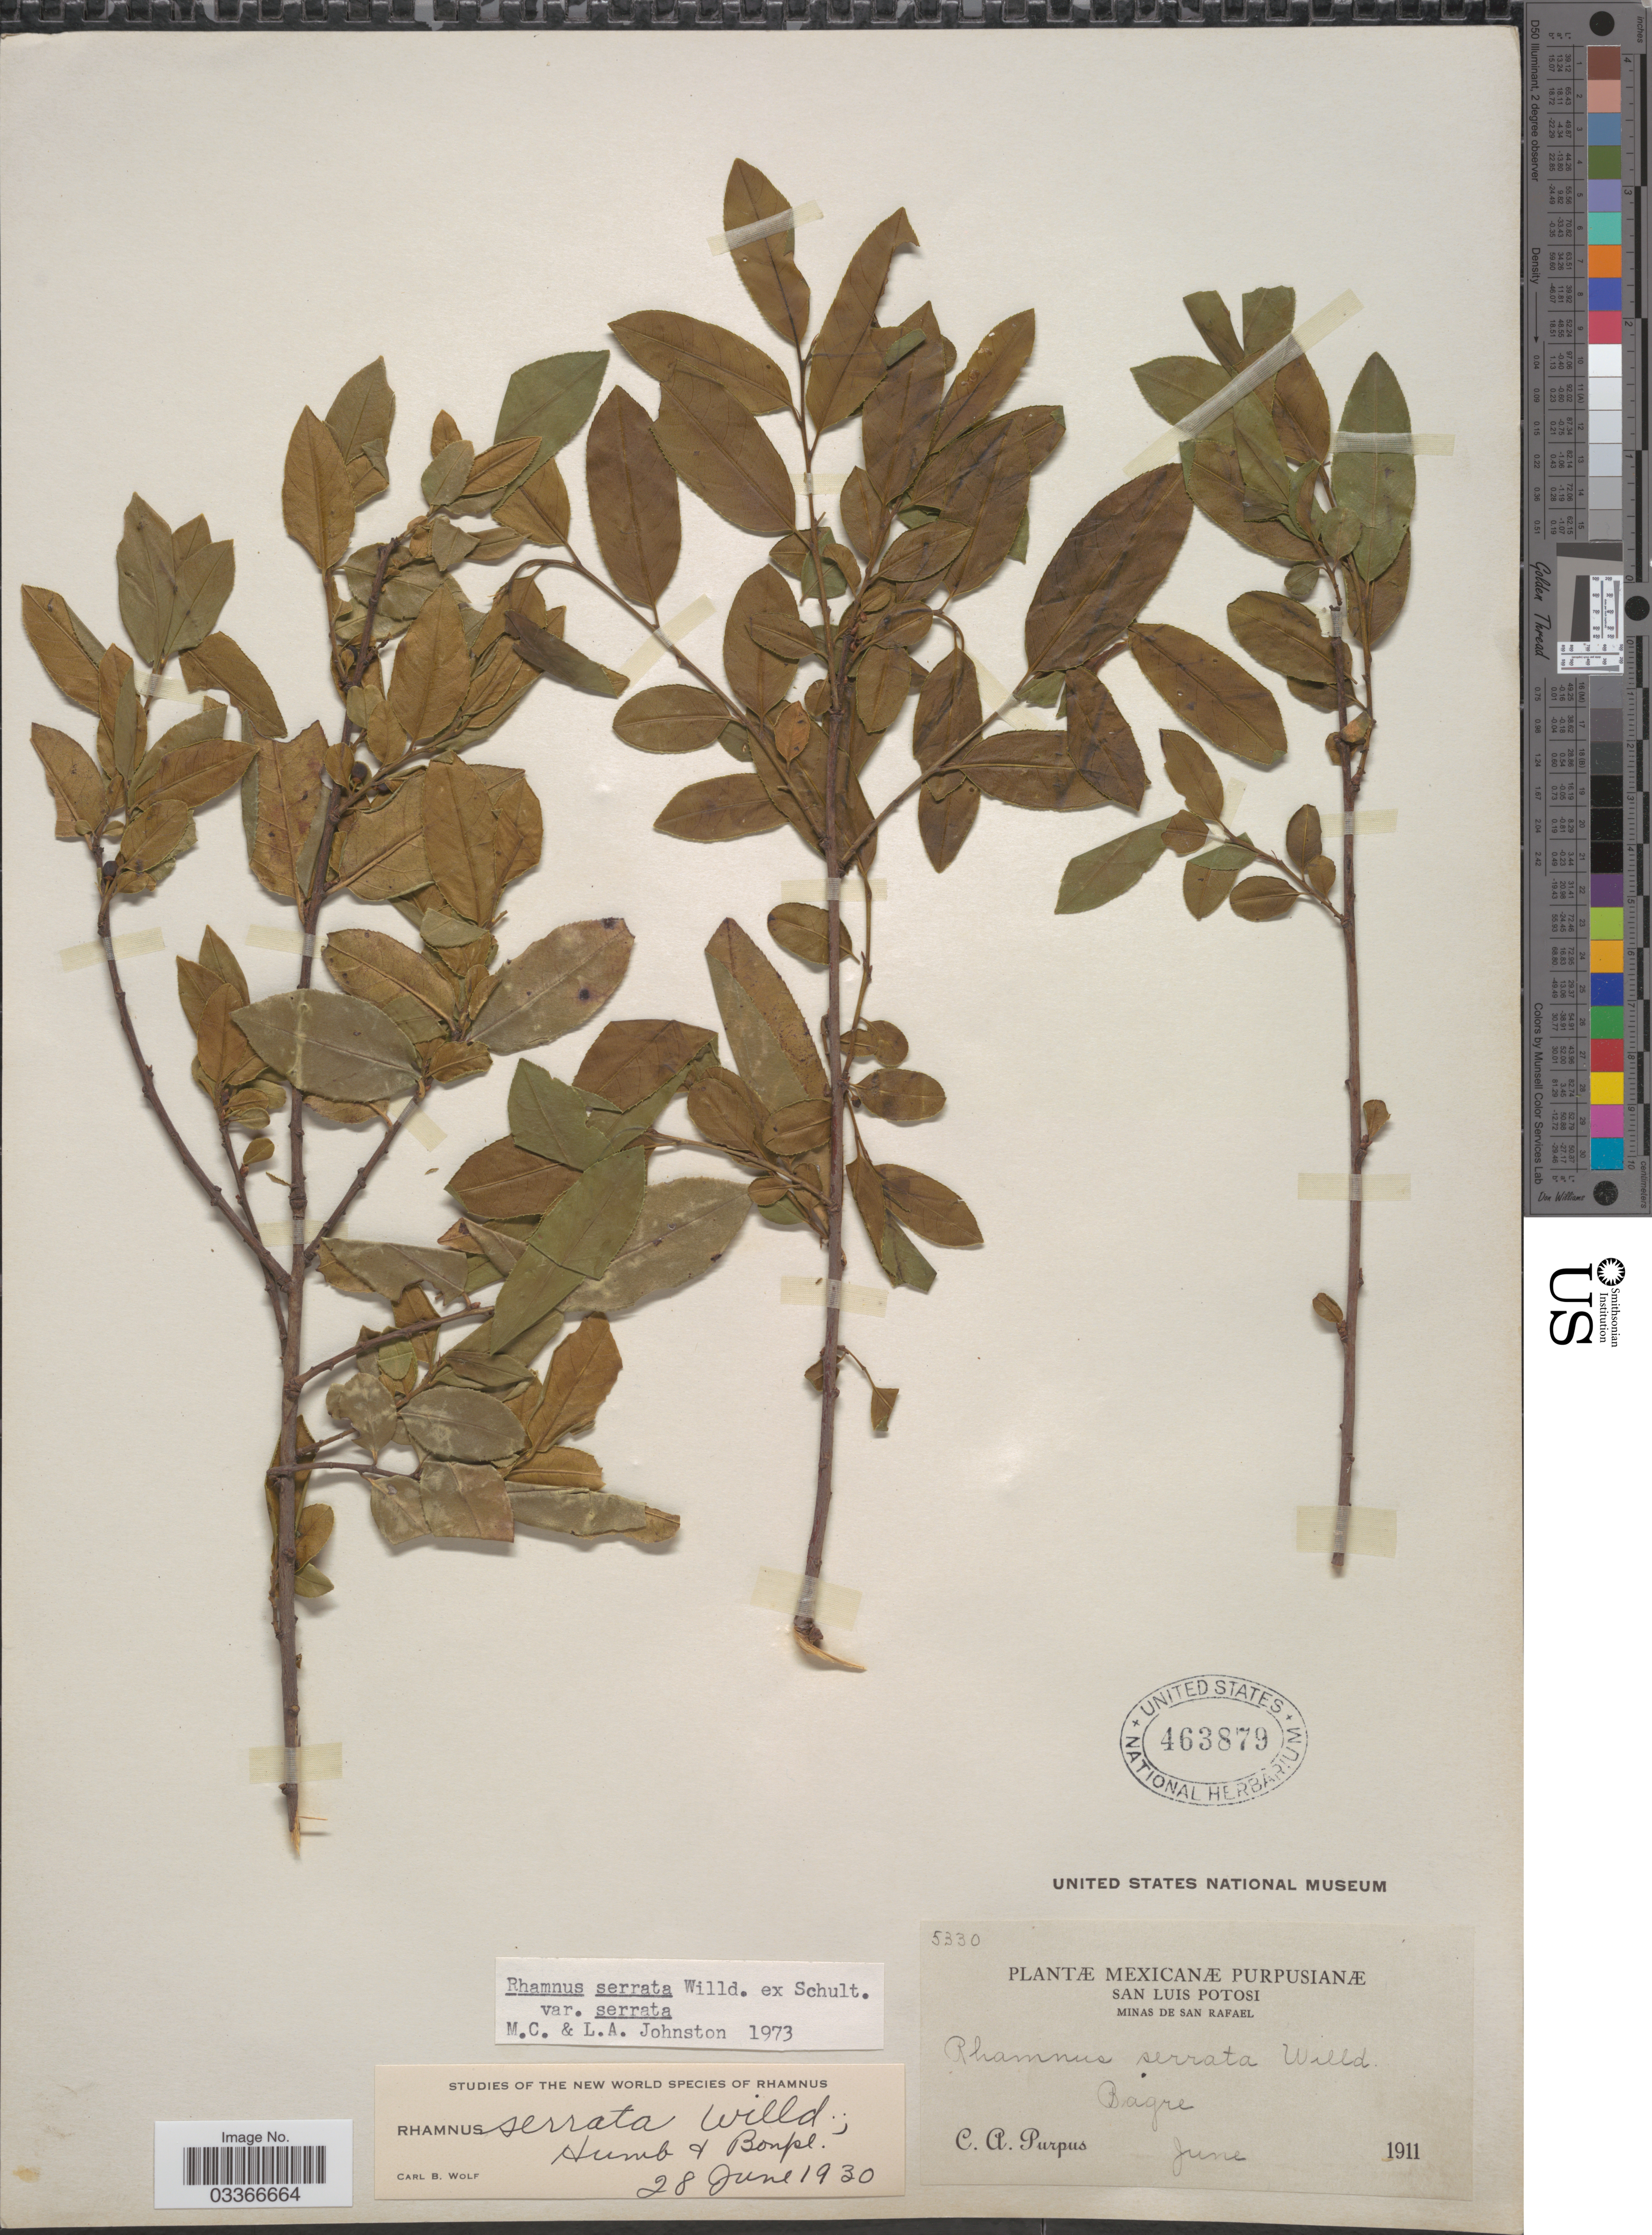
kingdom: Plantae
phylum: Tracheophyta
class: Magnoliopsida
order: Rosales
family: Rhamnaceae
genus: Rhamnus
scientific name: Rhamnus serrata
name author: Humb. & Bonpl. ex Willd.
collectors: C. A. Purpus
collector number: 5330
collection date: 1911-06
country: Mexico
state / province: San Luis Potosí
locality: Minas de San Rafael. Bagre.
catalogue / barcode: US 463879